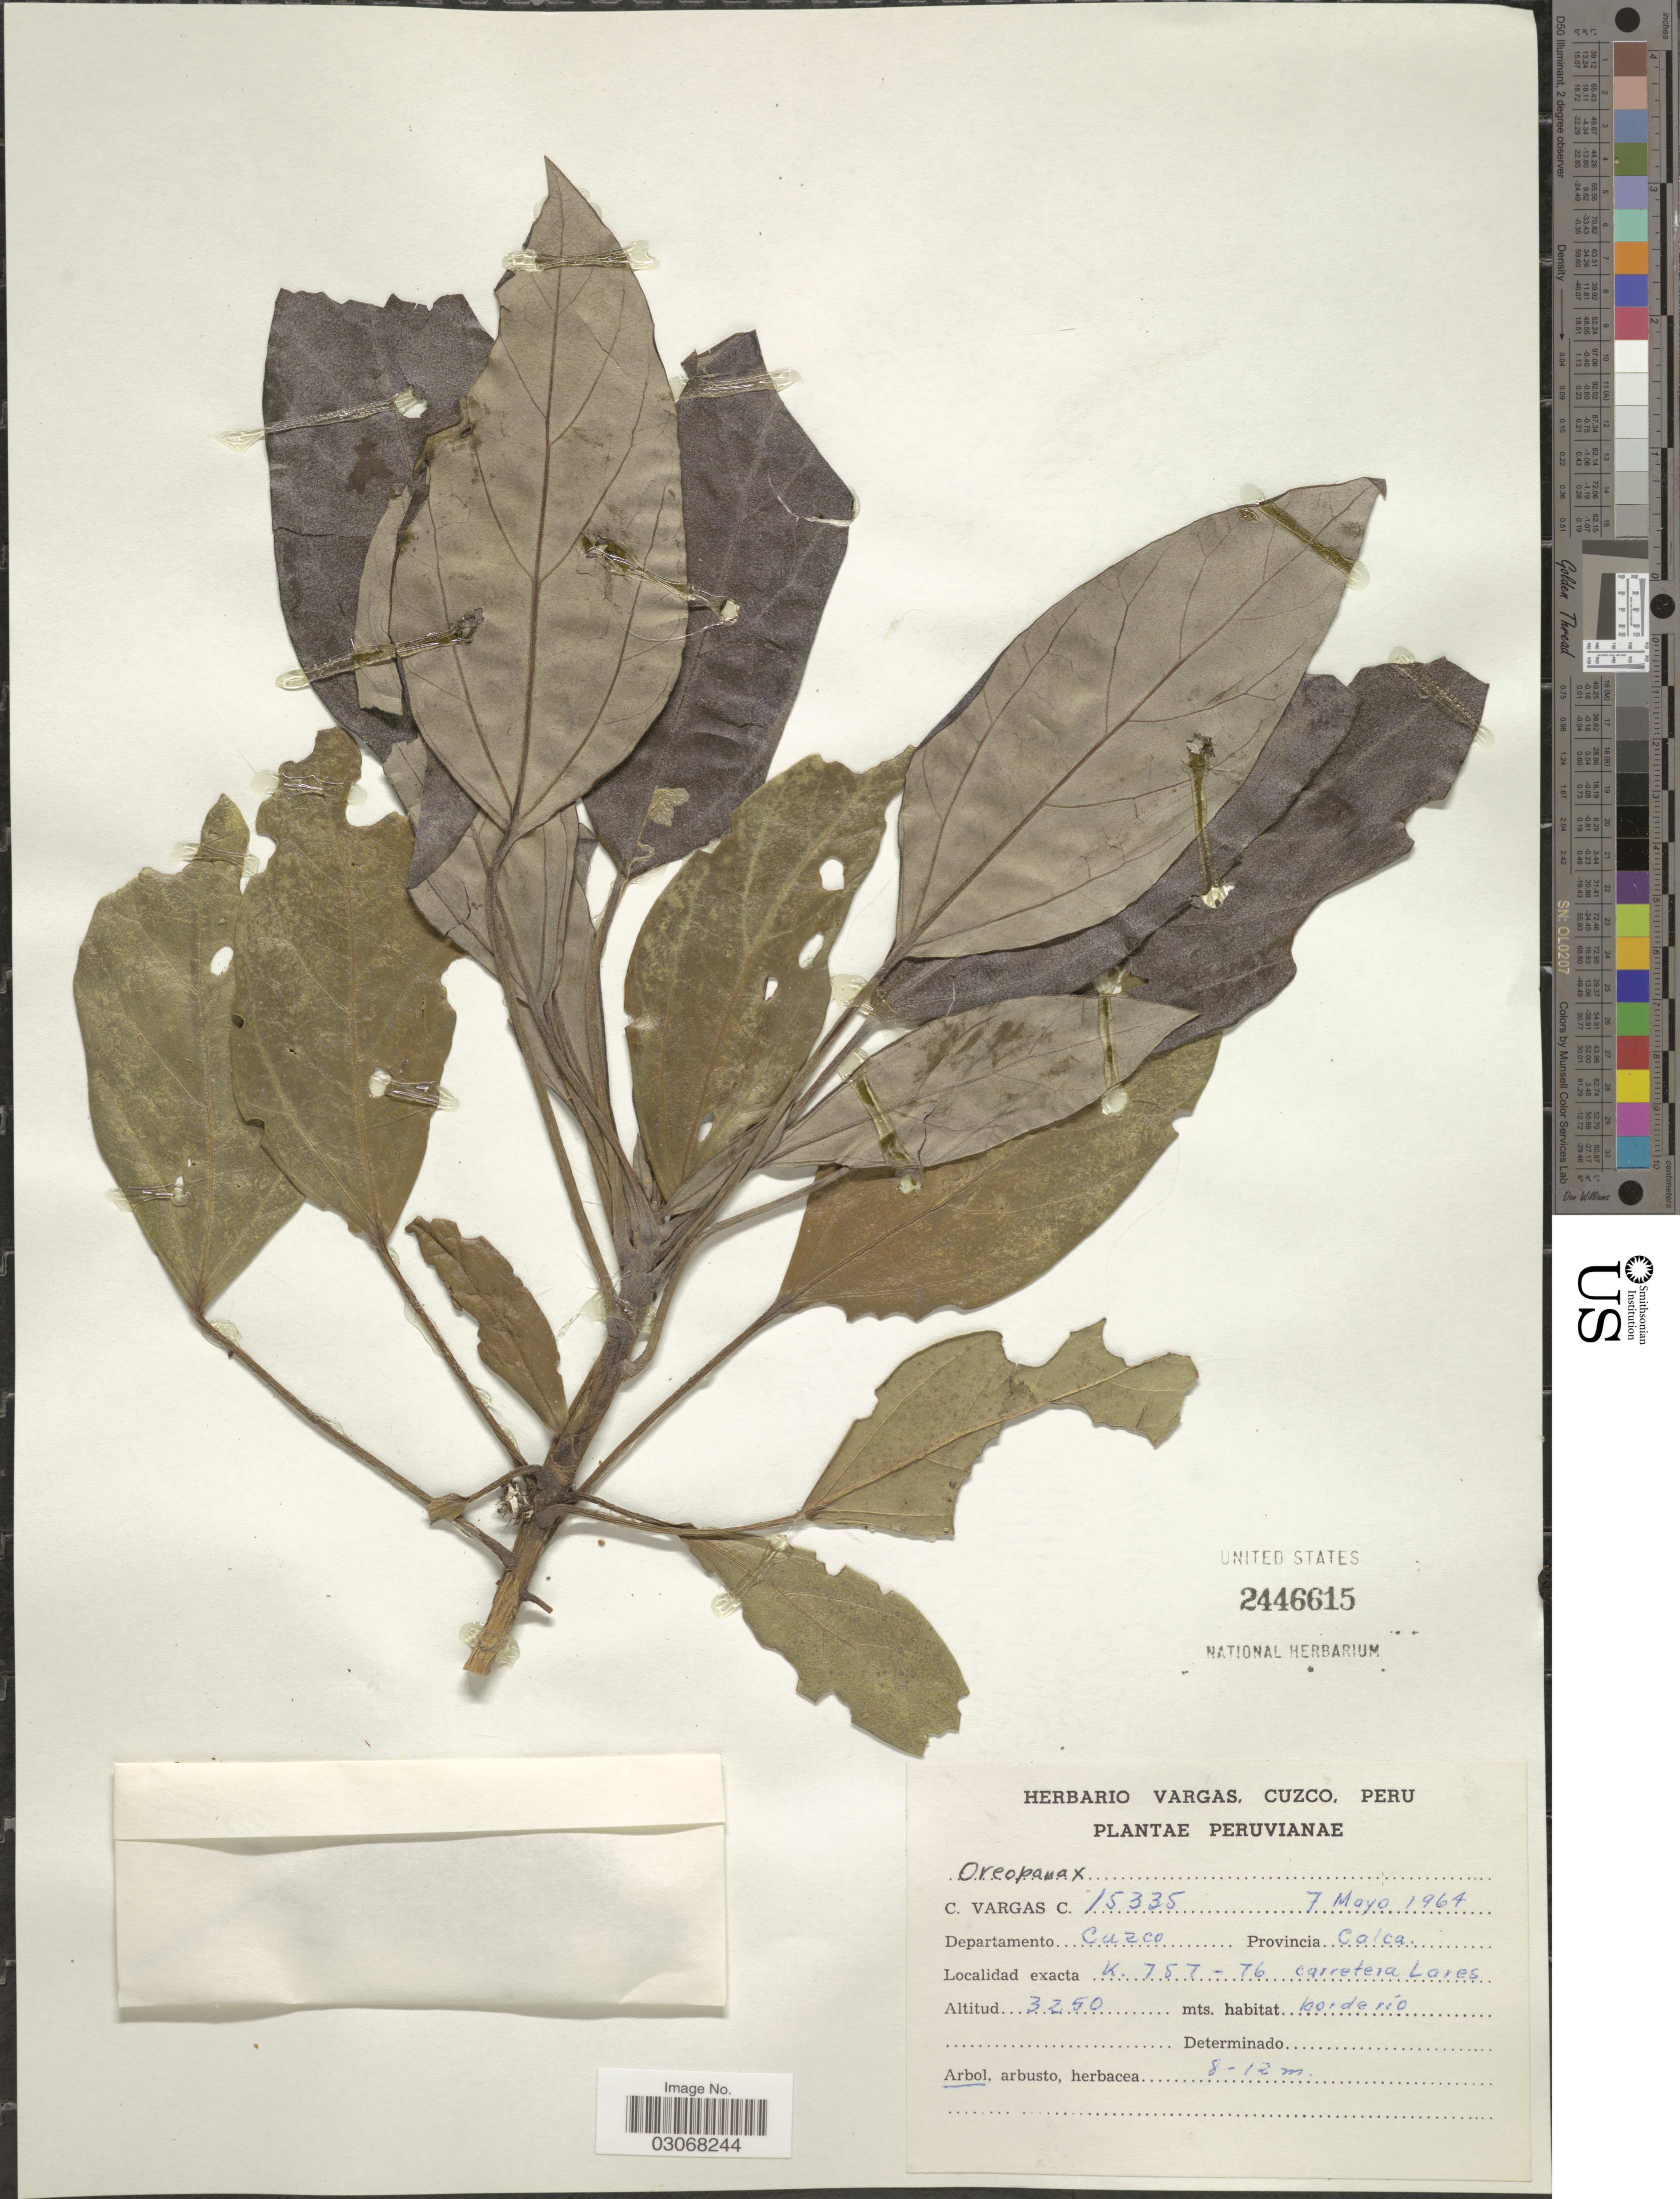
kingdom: Plantae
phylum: Tracheophyta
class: Magnoliopsida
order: Apiales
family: Araliaceae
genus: Oreopanax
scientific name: Oreopanax sp.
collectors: C. Vargas Calderón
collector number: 15335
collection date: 1964-05-07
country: Peru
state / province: Cusco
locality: Departamento Cuzco, Provincia Calca. K 757-76 carretera Lares.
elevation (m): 3250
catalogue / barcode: US 2446615